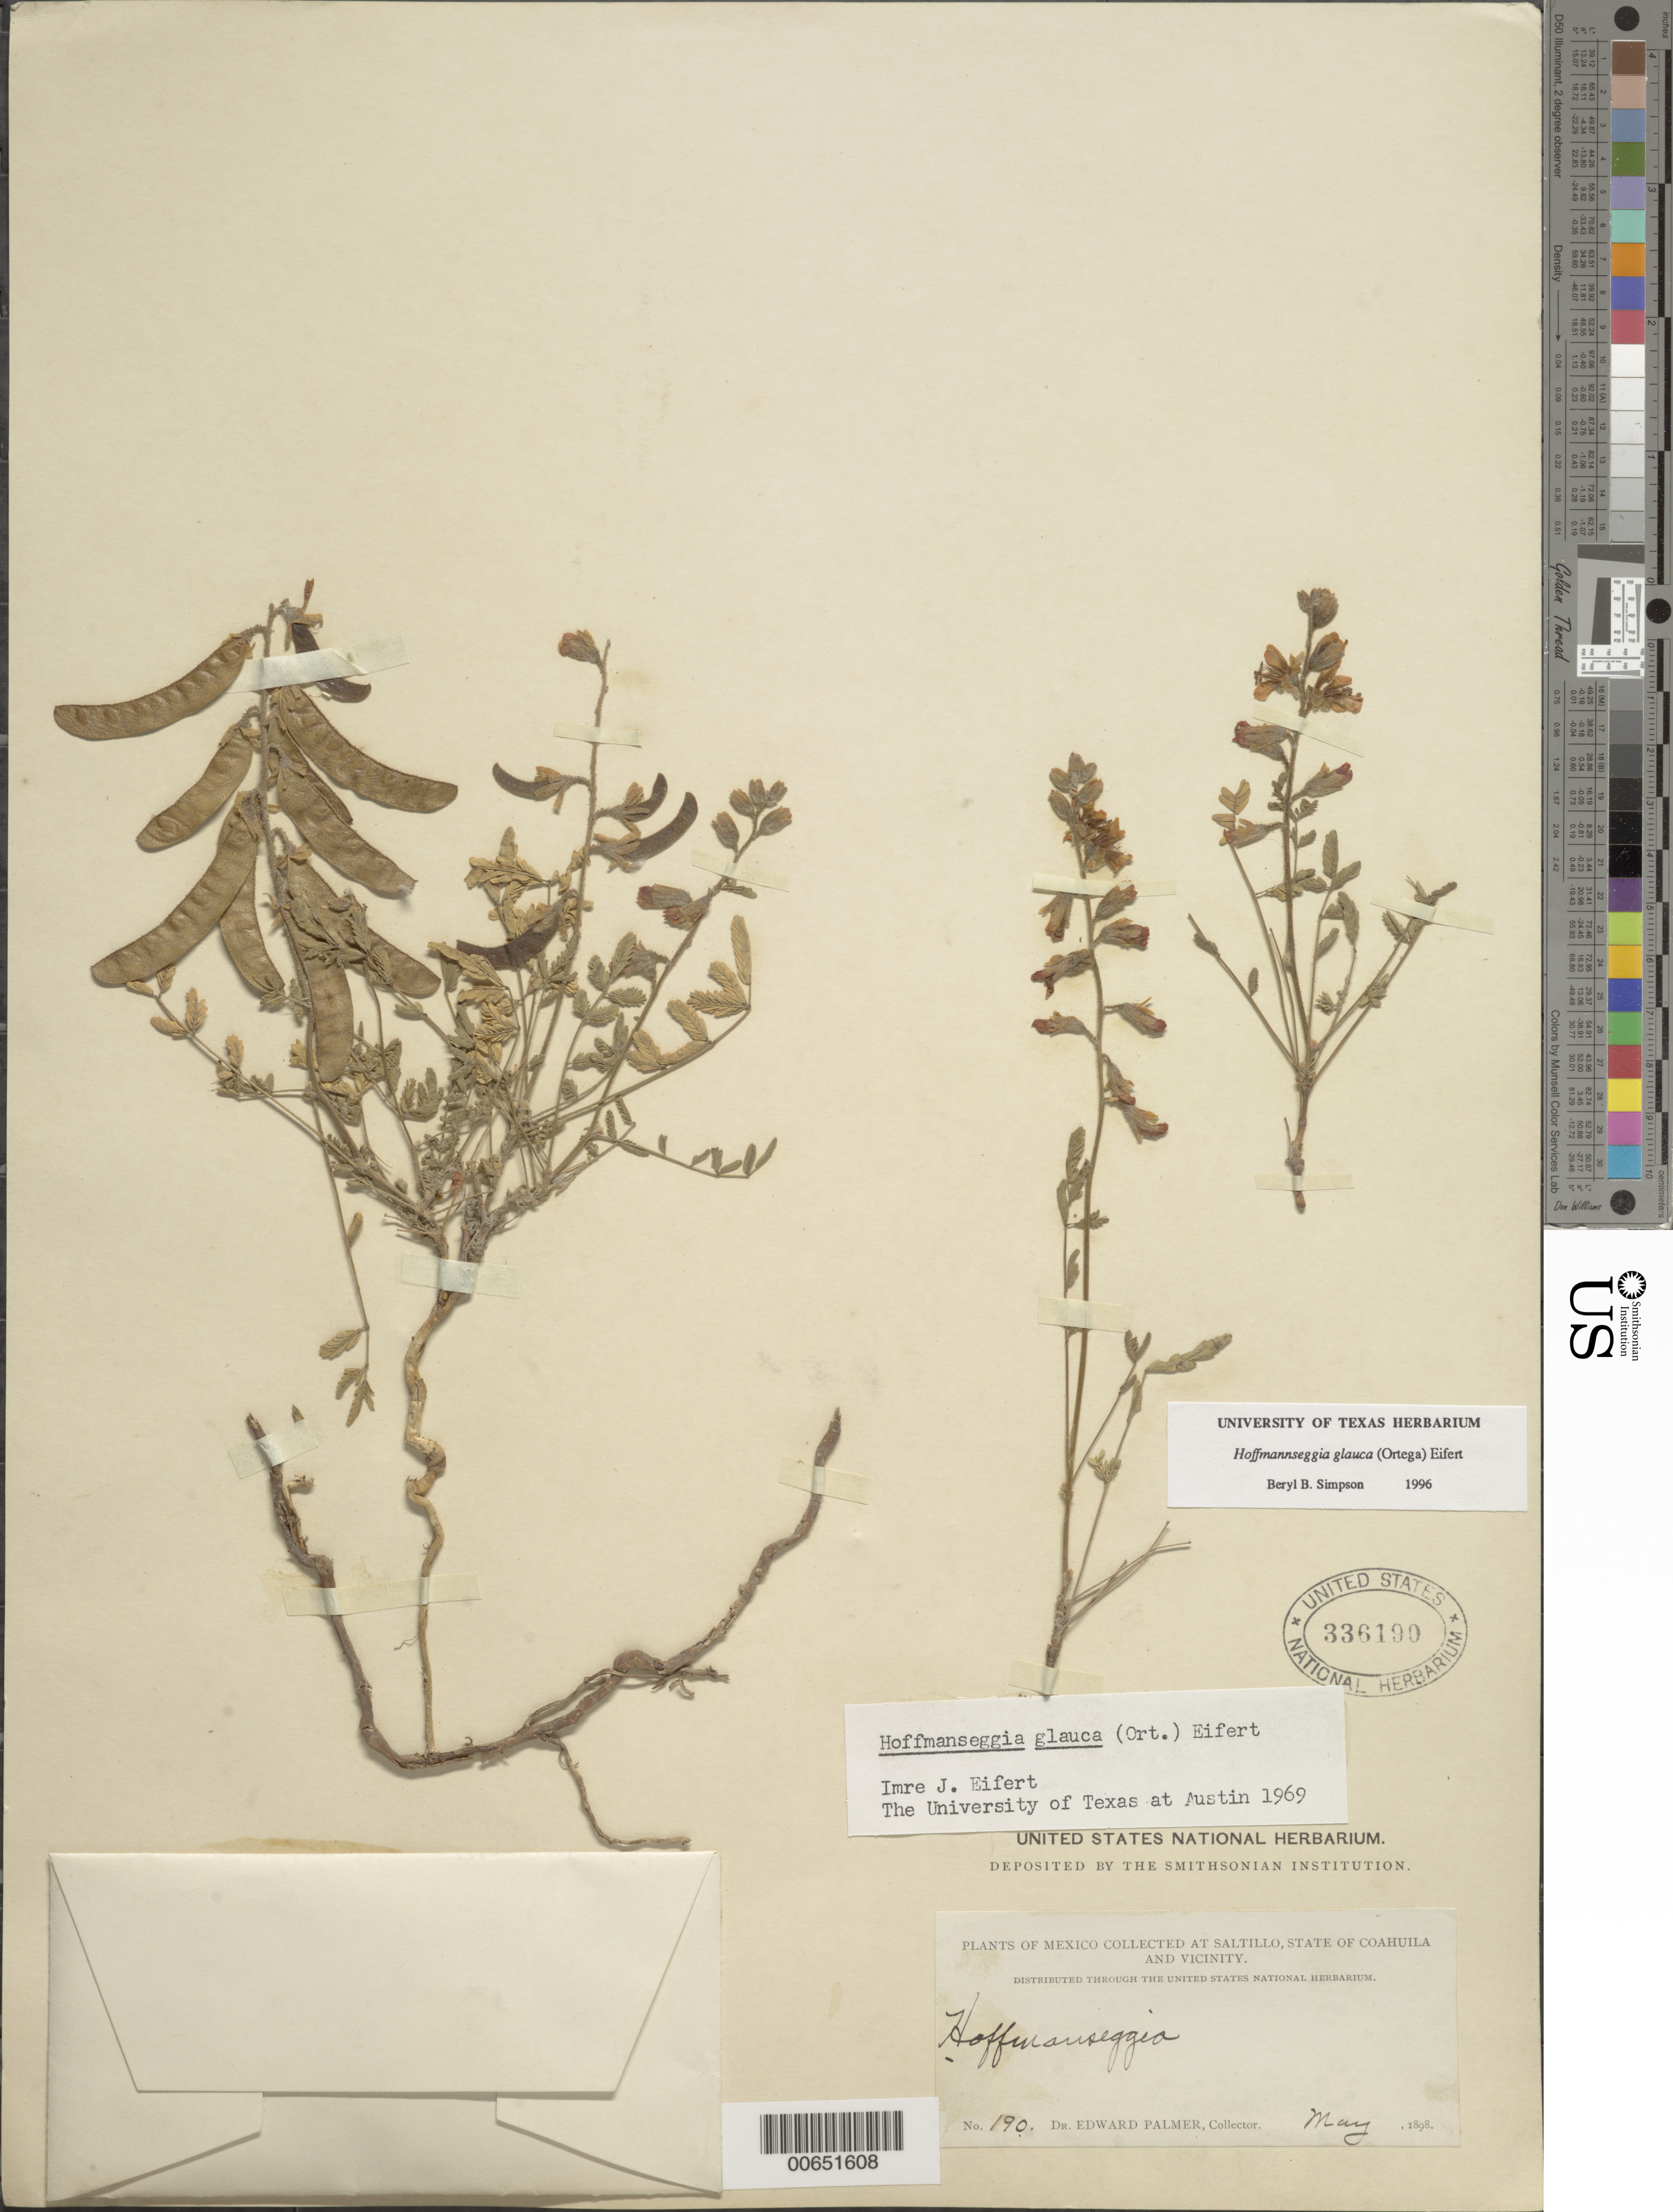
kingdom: Plantae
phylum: Tracheophyta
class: Magnoliopsida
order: Fabales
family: Fabaceae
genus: Hoffmannseggia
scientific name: Hoffmannseggia glauca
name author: (Ortega) Eifert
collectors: E. Palmer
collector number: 190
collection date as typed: May 1898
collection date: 1898-05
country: Mexico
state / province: Coahuila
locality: Saltillo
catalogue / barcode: US 336190